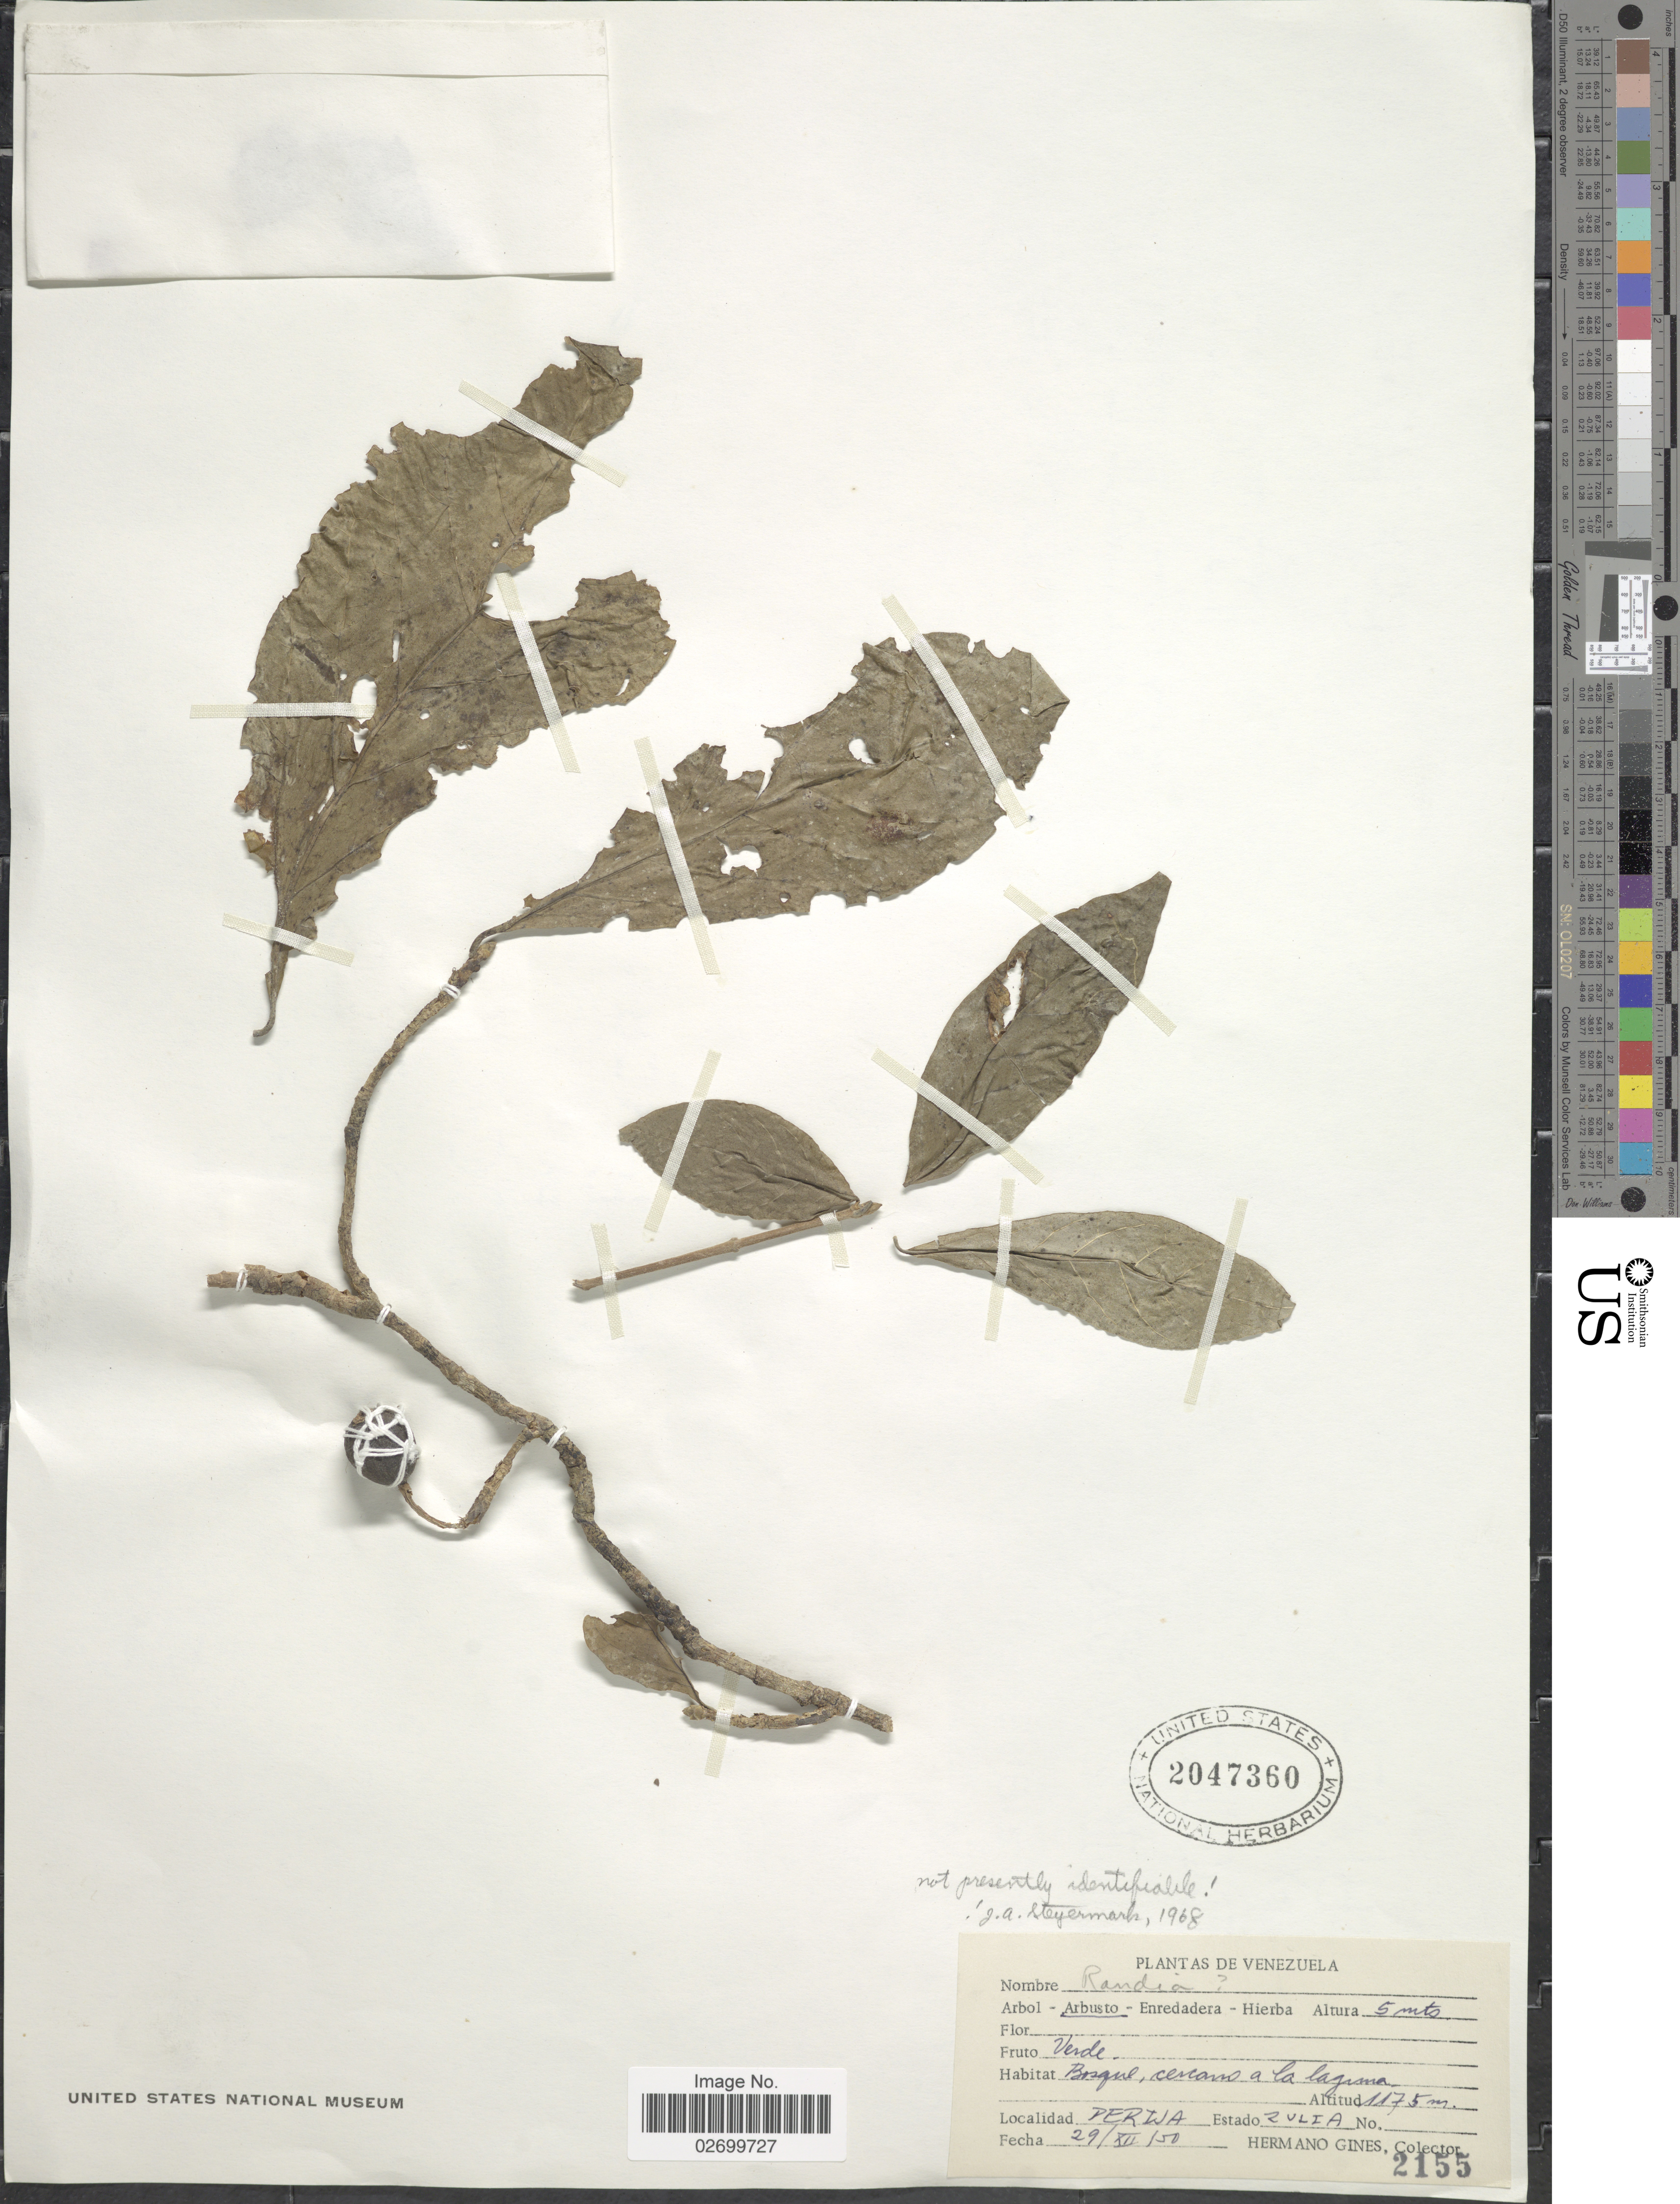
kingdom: Plantae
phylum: Tracheophyta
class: Magnoliopsida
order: Gentianales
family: Rubiaceae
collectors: Bro. Gines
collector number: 2155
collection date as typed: Transcribed d/m/y: 29/12/50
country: Venezuela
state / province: Zulia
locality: Perija.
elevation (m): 1175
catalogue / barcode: US 2047360